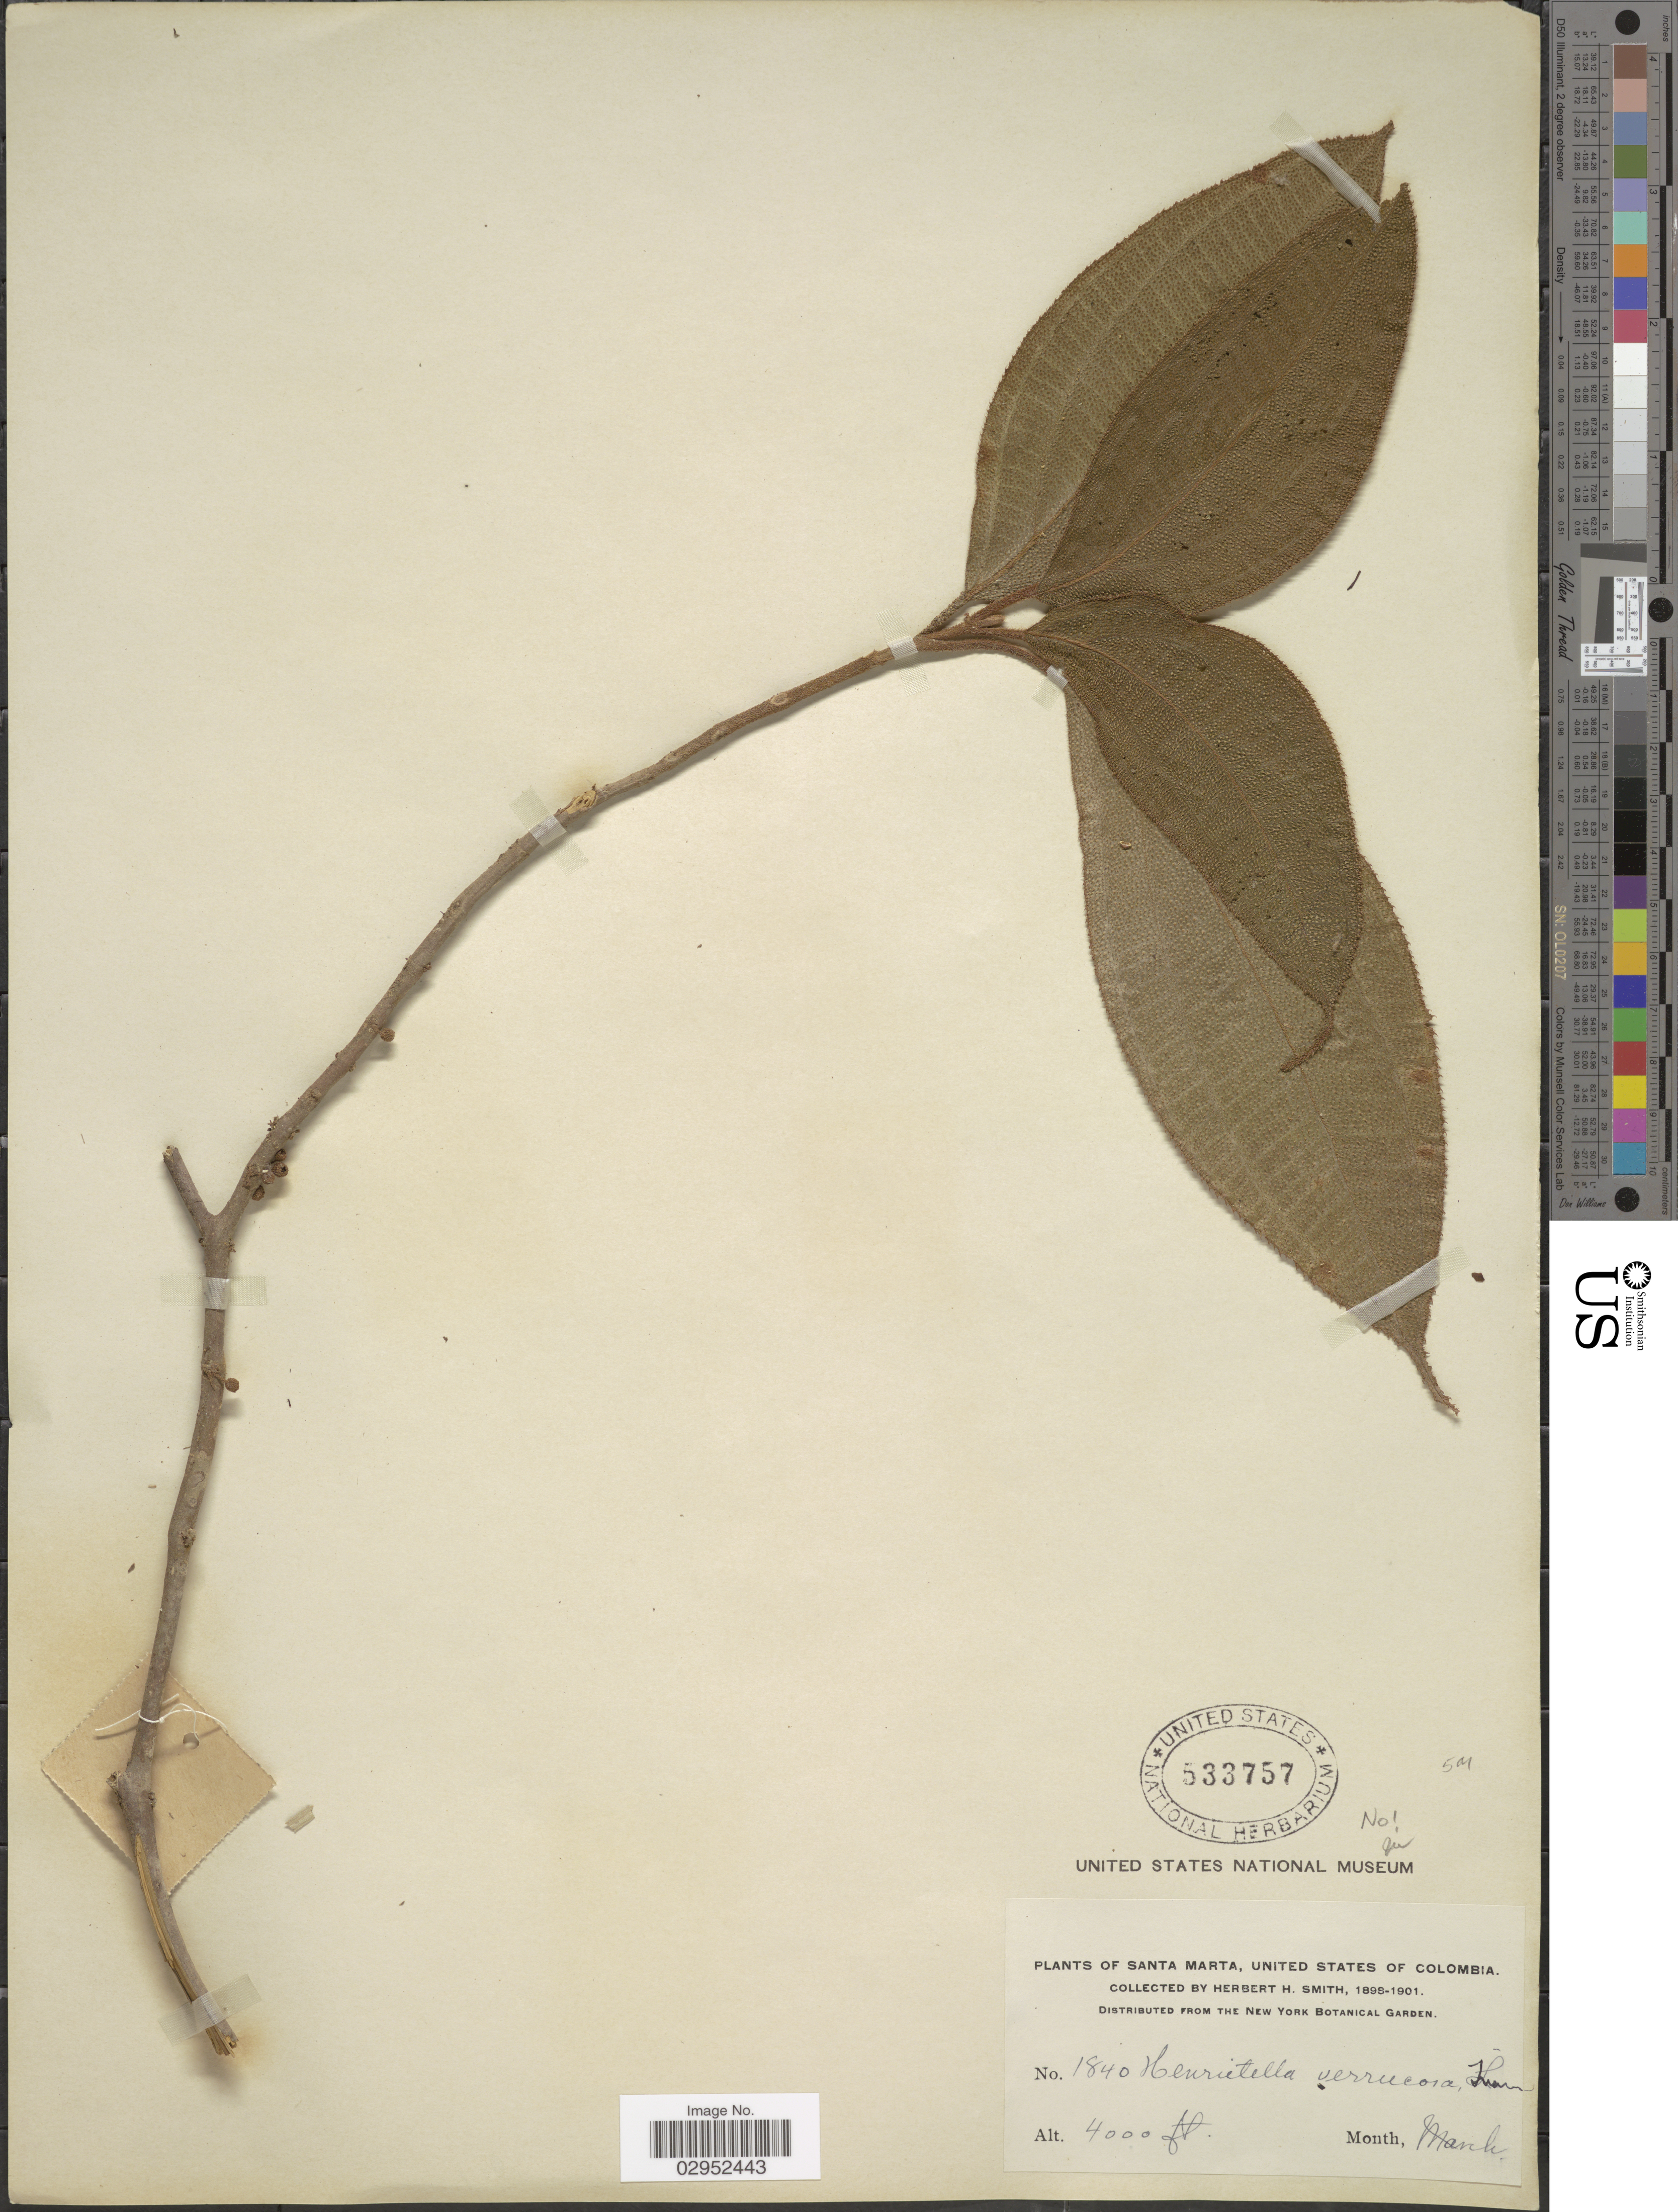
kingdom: Plantae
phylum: Tracheophyta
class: Magnoliopsida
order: Myrtales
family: Melastomataceae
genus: Henriettea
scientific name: Henriettea sp.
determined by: Strong, Mark T., (BOT), Smithsonian Institution - National Museum of Natural History (UNITED STATES)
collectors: Herbert H. Smith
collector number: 1840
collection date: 1898-03/1901-03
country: Colombia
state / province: Magdalena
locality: Santa Marta.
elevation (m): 1219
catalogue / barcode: US 533757